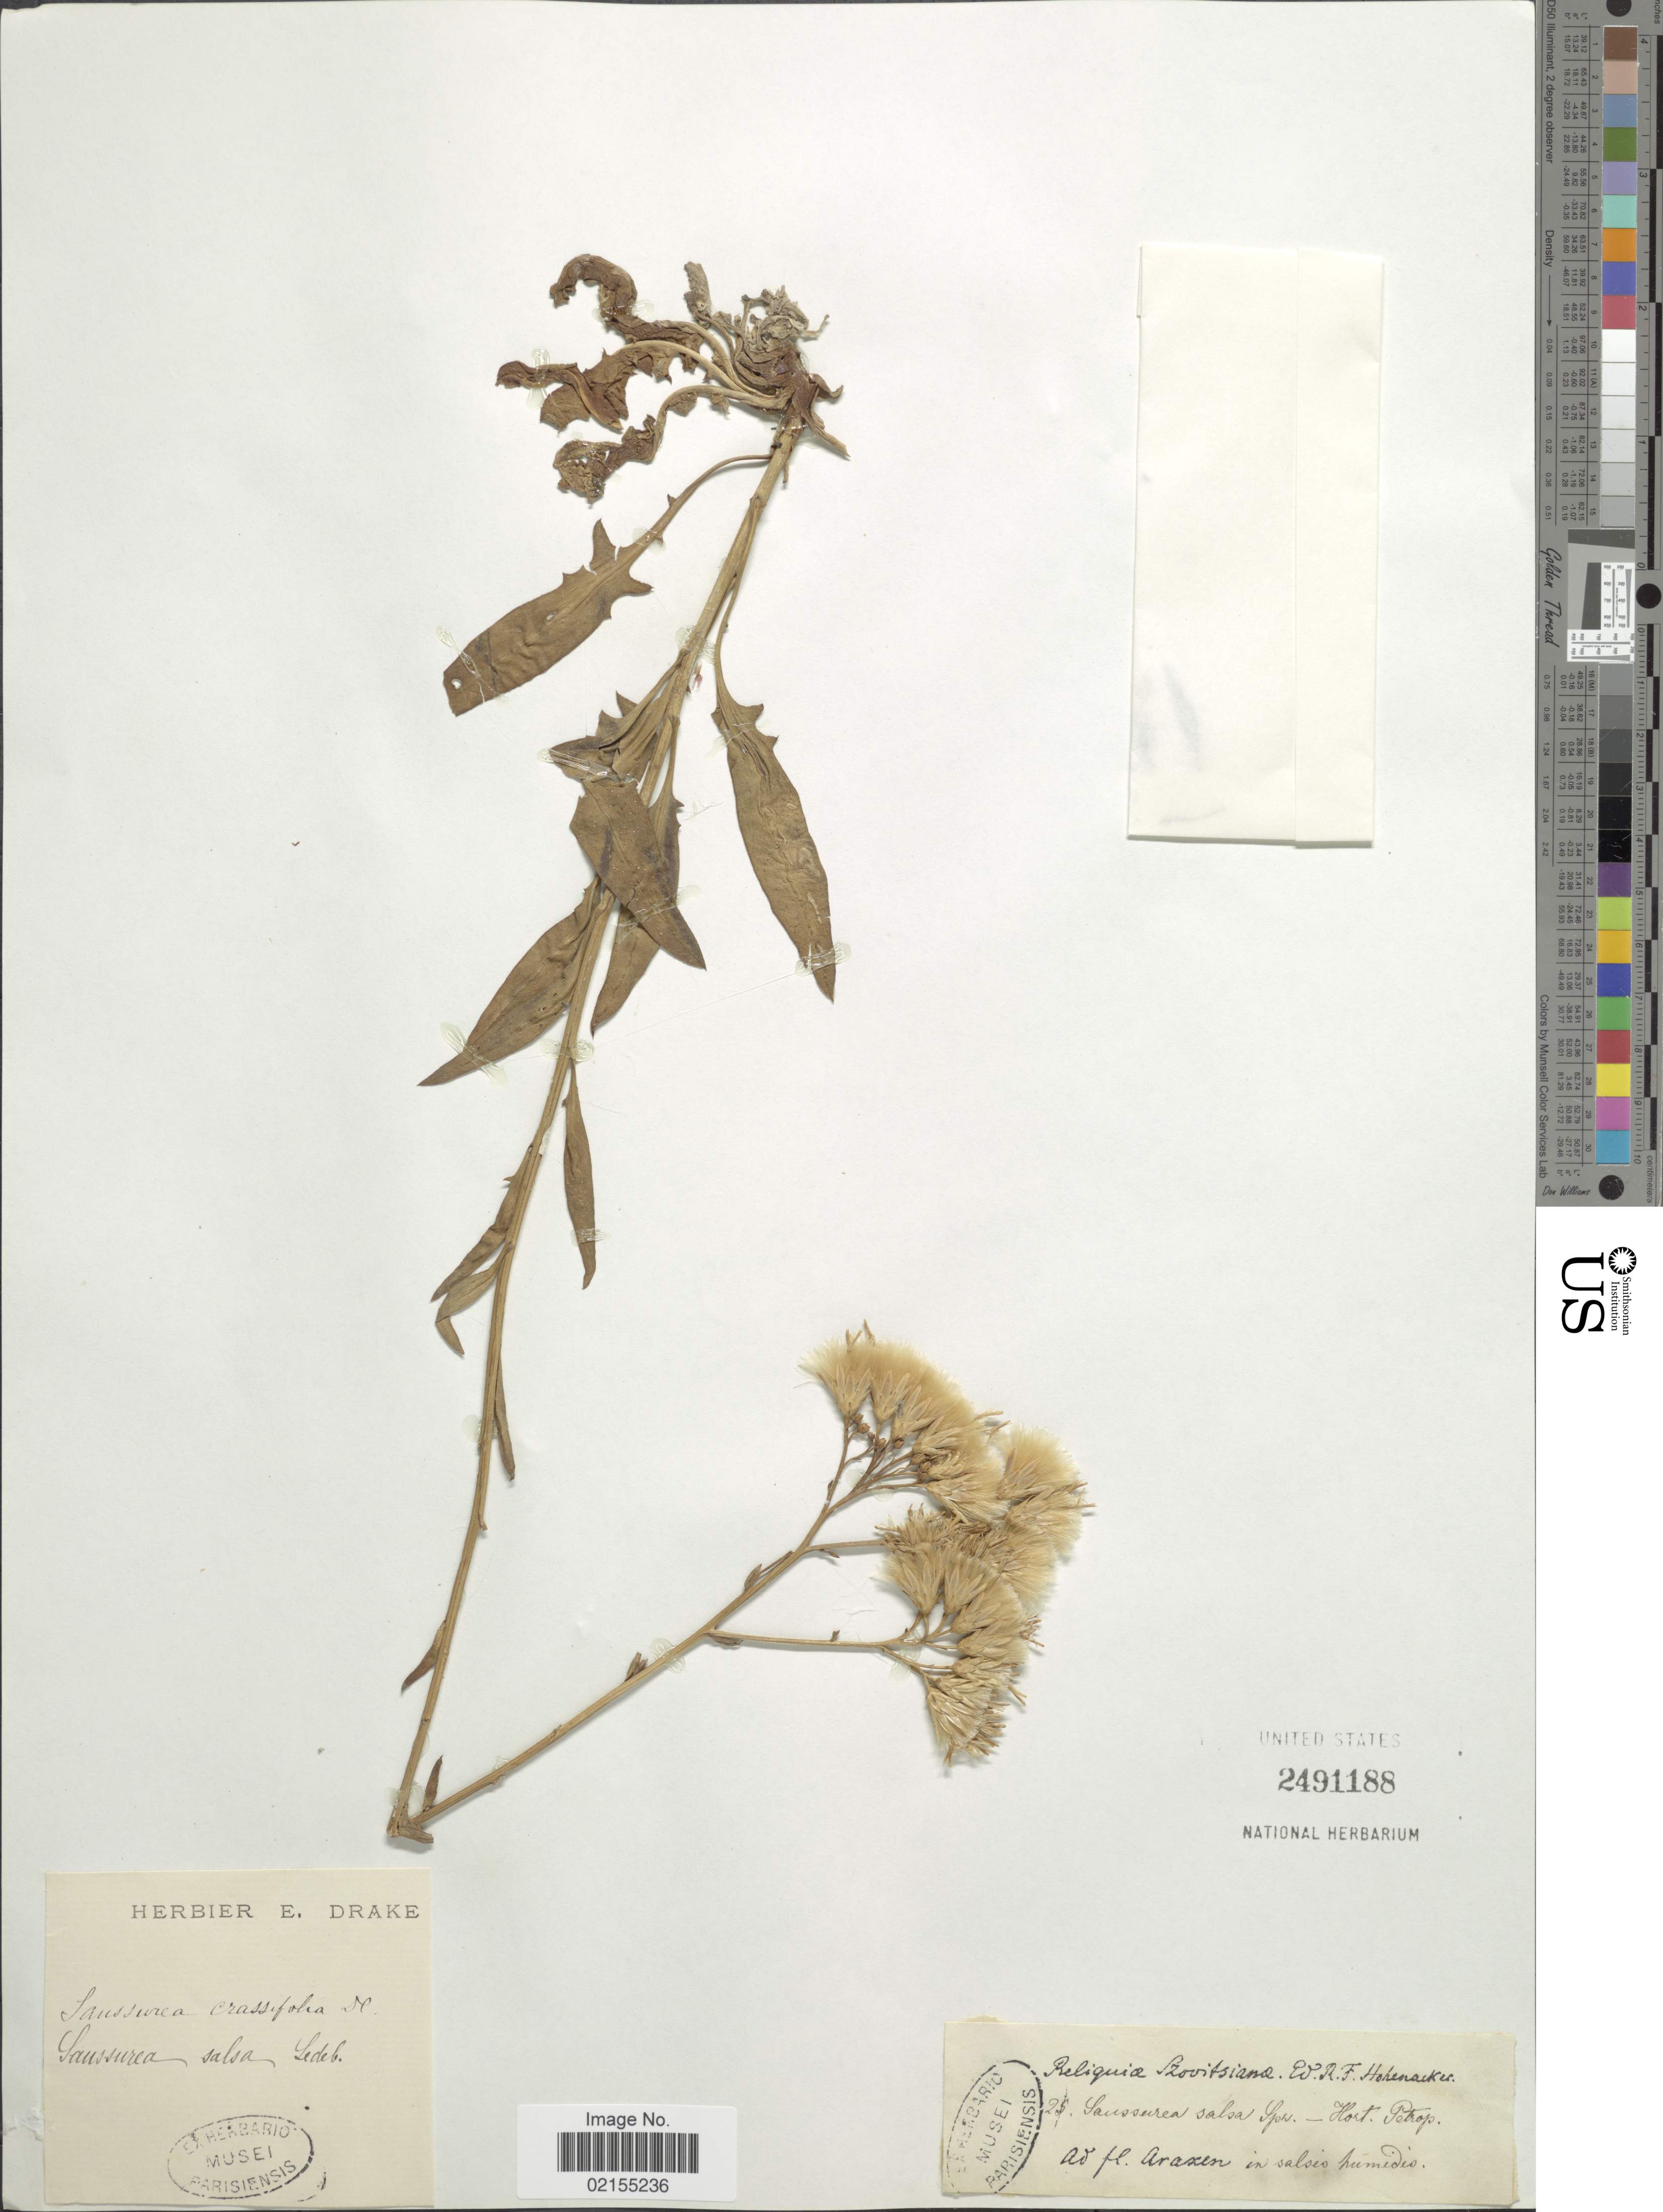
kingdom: Plantae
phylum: Tracheophyta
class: Magnoliopsida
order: Asterales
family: Asteraceae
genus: Saussurea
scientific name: Saussurea salsa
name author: Spreng.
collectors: Szovits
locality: Ad fl. Araxen in salsio humdis [interpreted]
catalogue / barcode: US 2491188